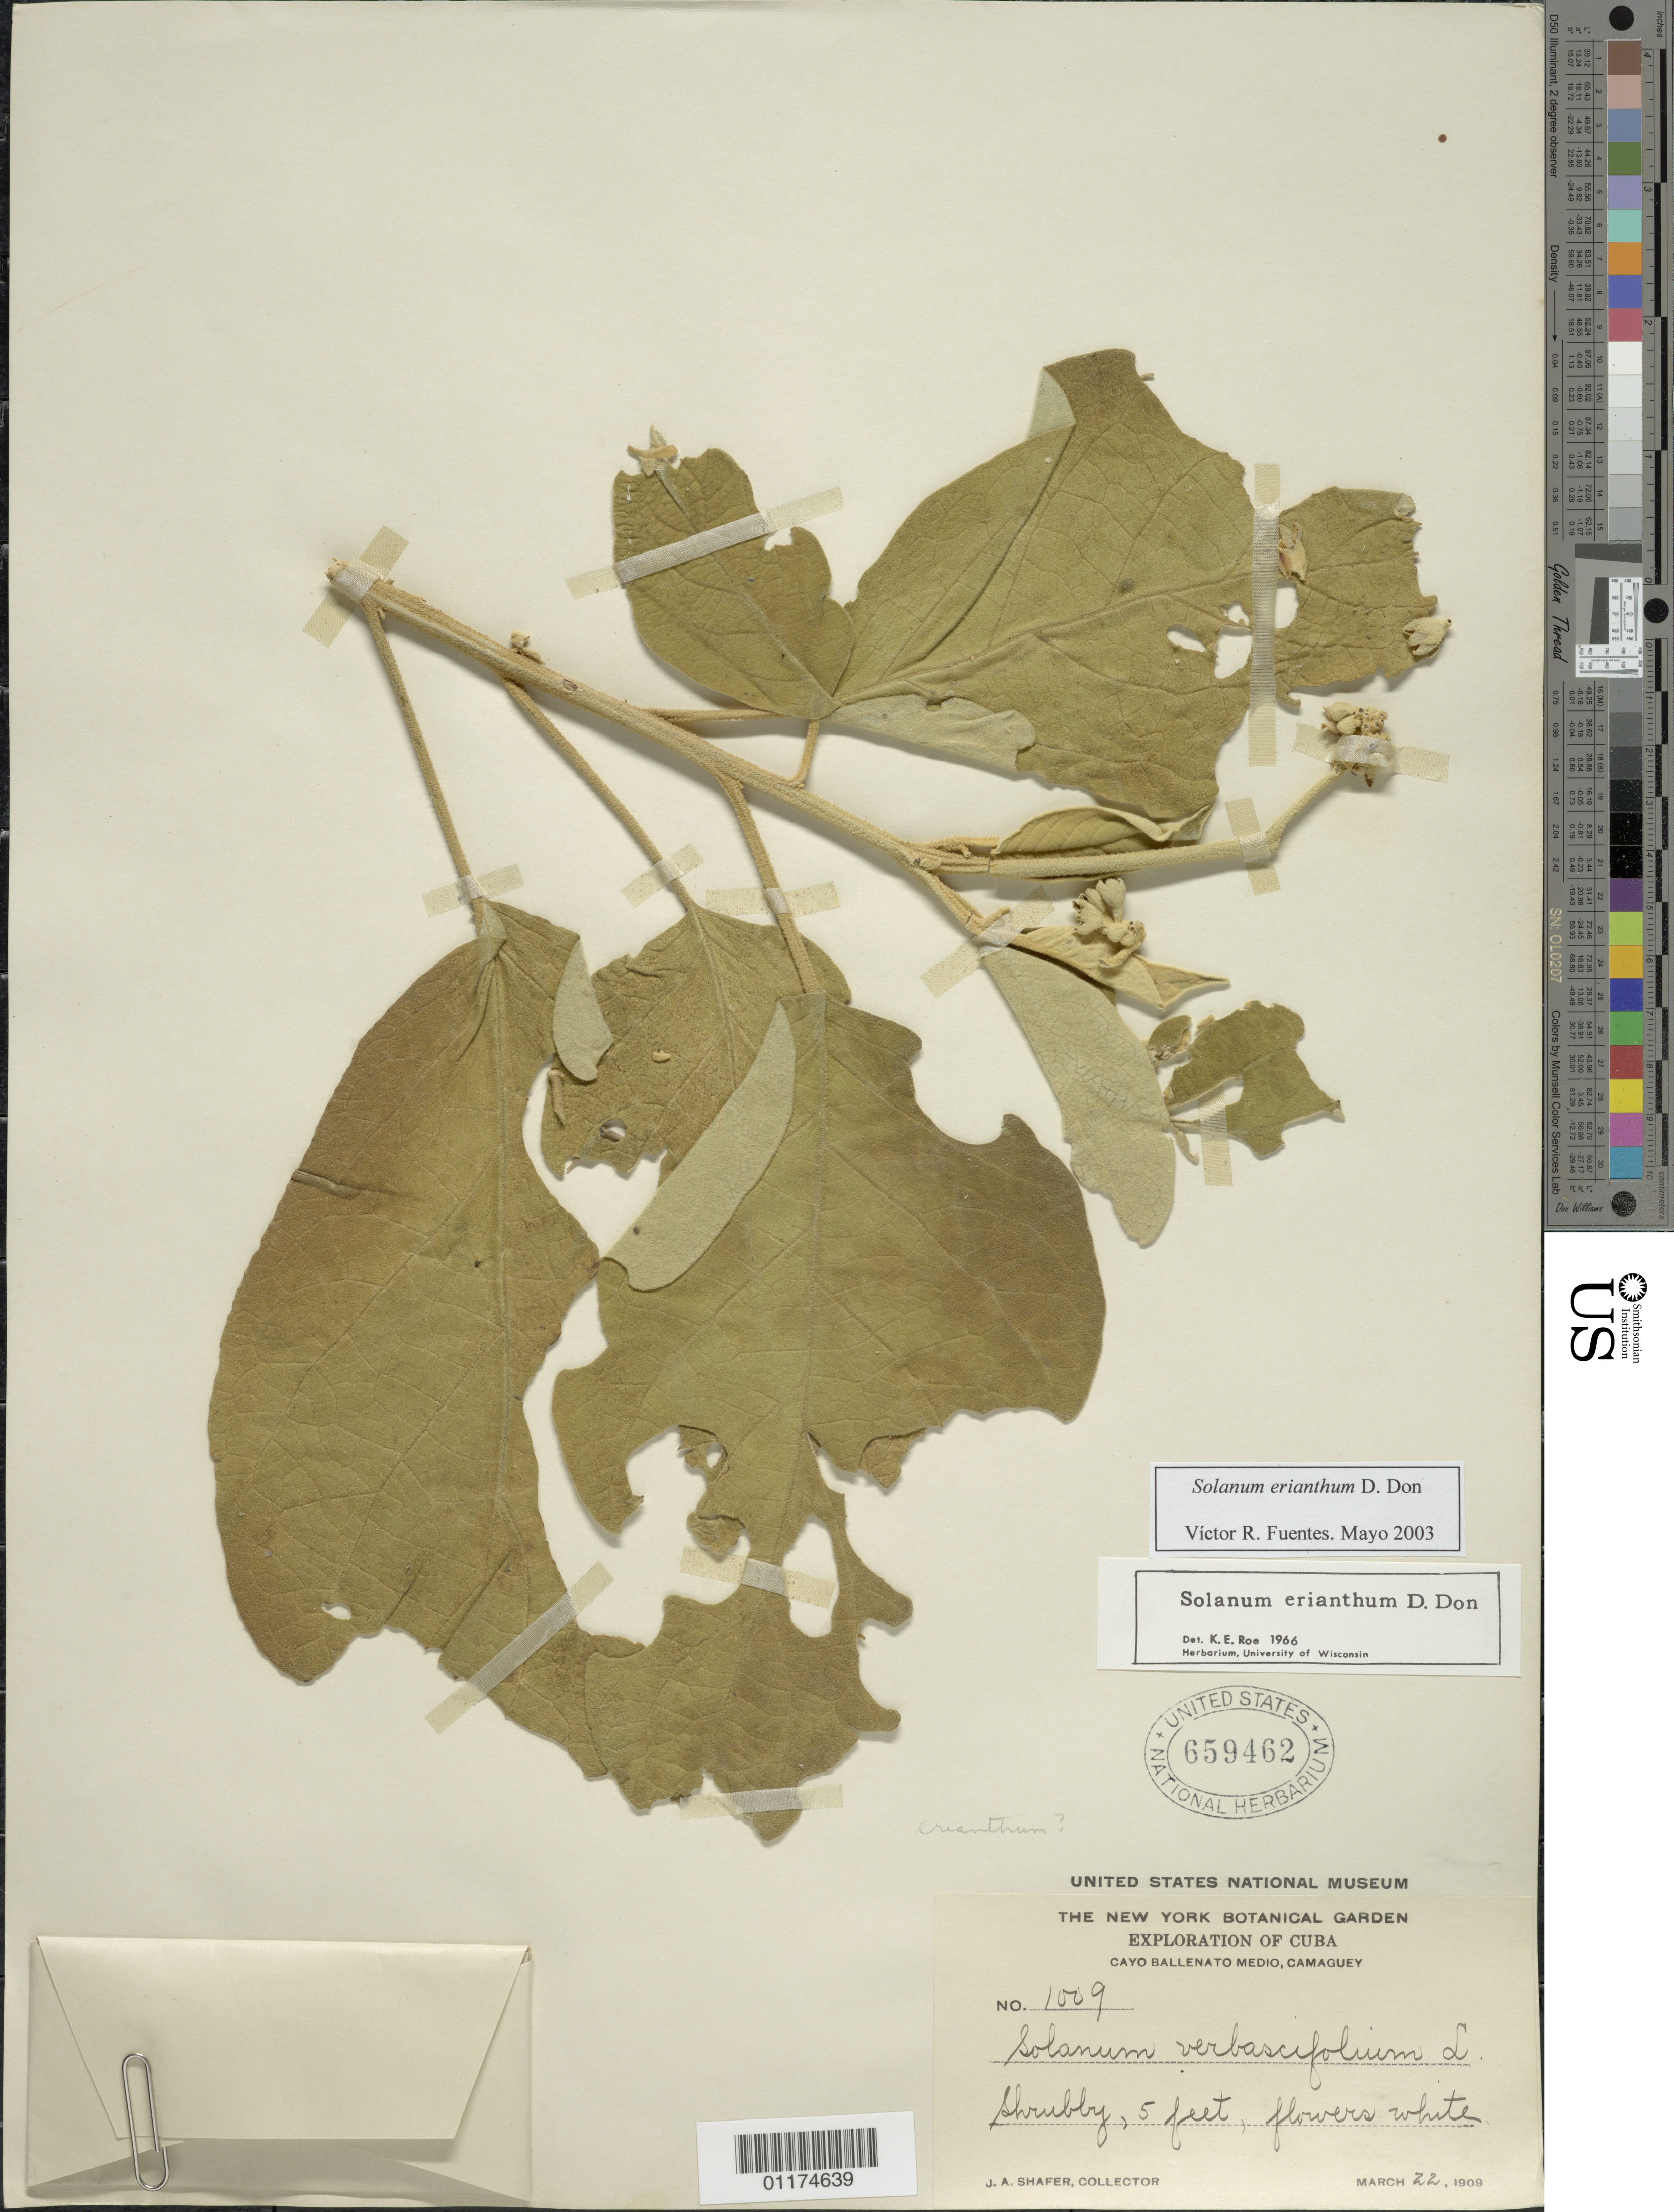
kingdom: Plantae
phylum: Tracheophyta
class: Magnoliopsida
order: Solanales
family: Solanaceae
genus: Solanum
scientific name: Solanum erianthum var. erianthum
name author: D. Don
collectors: J. A. Shafer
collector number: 1009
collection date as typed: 21 Mar 1909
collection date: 1909-03-21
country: Cuba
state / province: Camagüey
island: Cuba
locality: Cayo Ballenato Medio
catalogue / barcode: US 659462